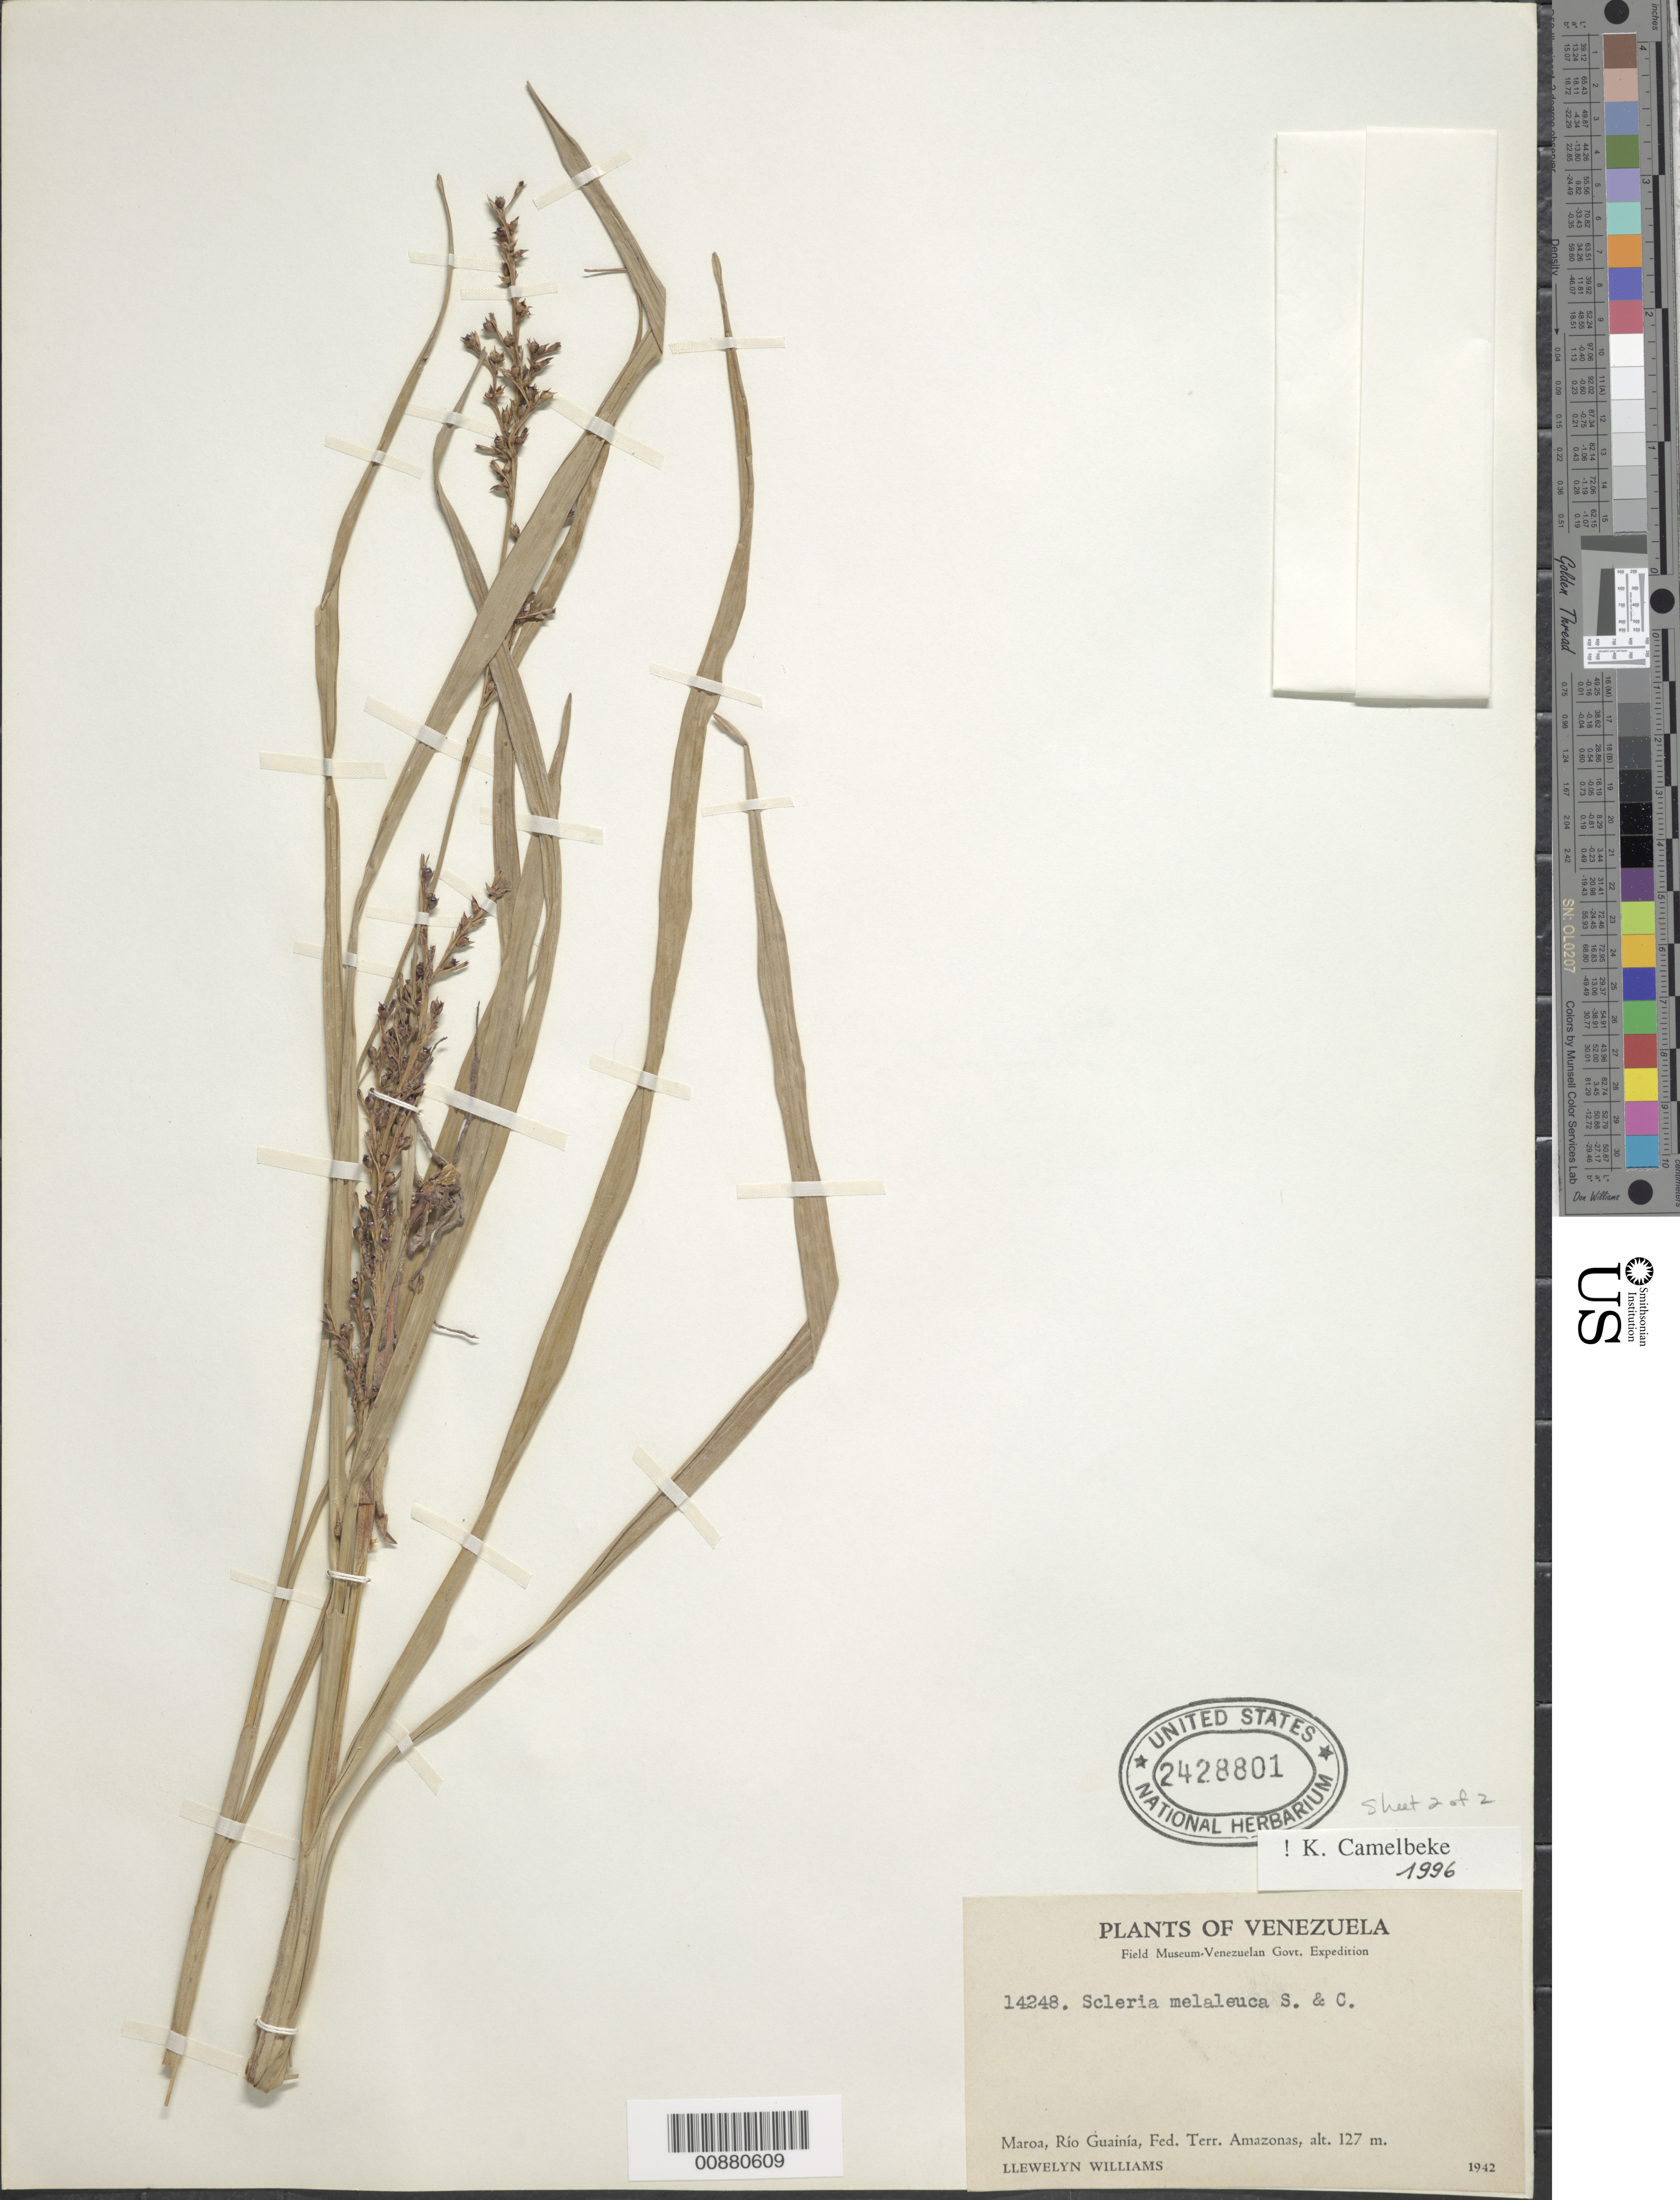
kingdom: Plantae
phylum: Tracheophyta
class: Liliopsida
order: Poales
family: Cyperaceae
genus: Scleria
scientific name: Scleria gaertneri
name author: Raddi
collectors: Ll. Williams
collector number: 14248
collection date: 1942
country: Venezuela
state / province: Amazonas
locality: Maroa, Rio Guainia, Fed. Terr. Amazonas.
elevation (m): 127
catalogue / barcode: US 2428801